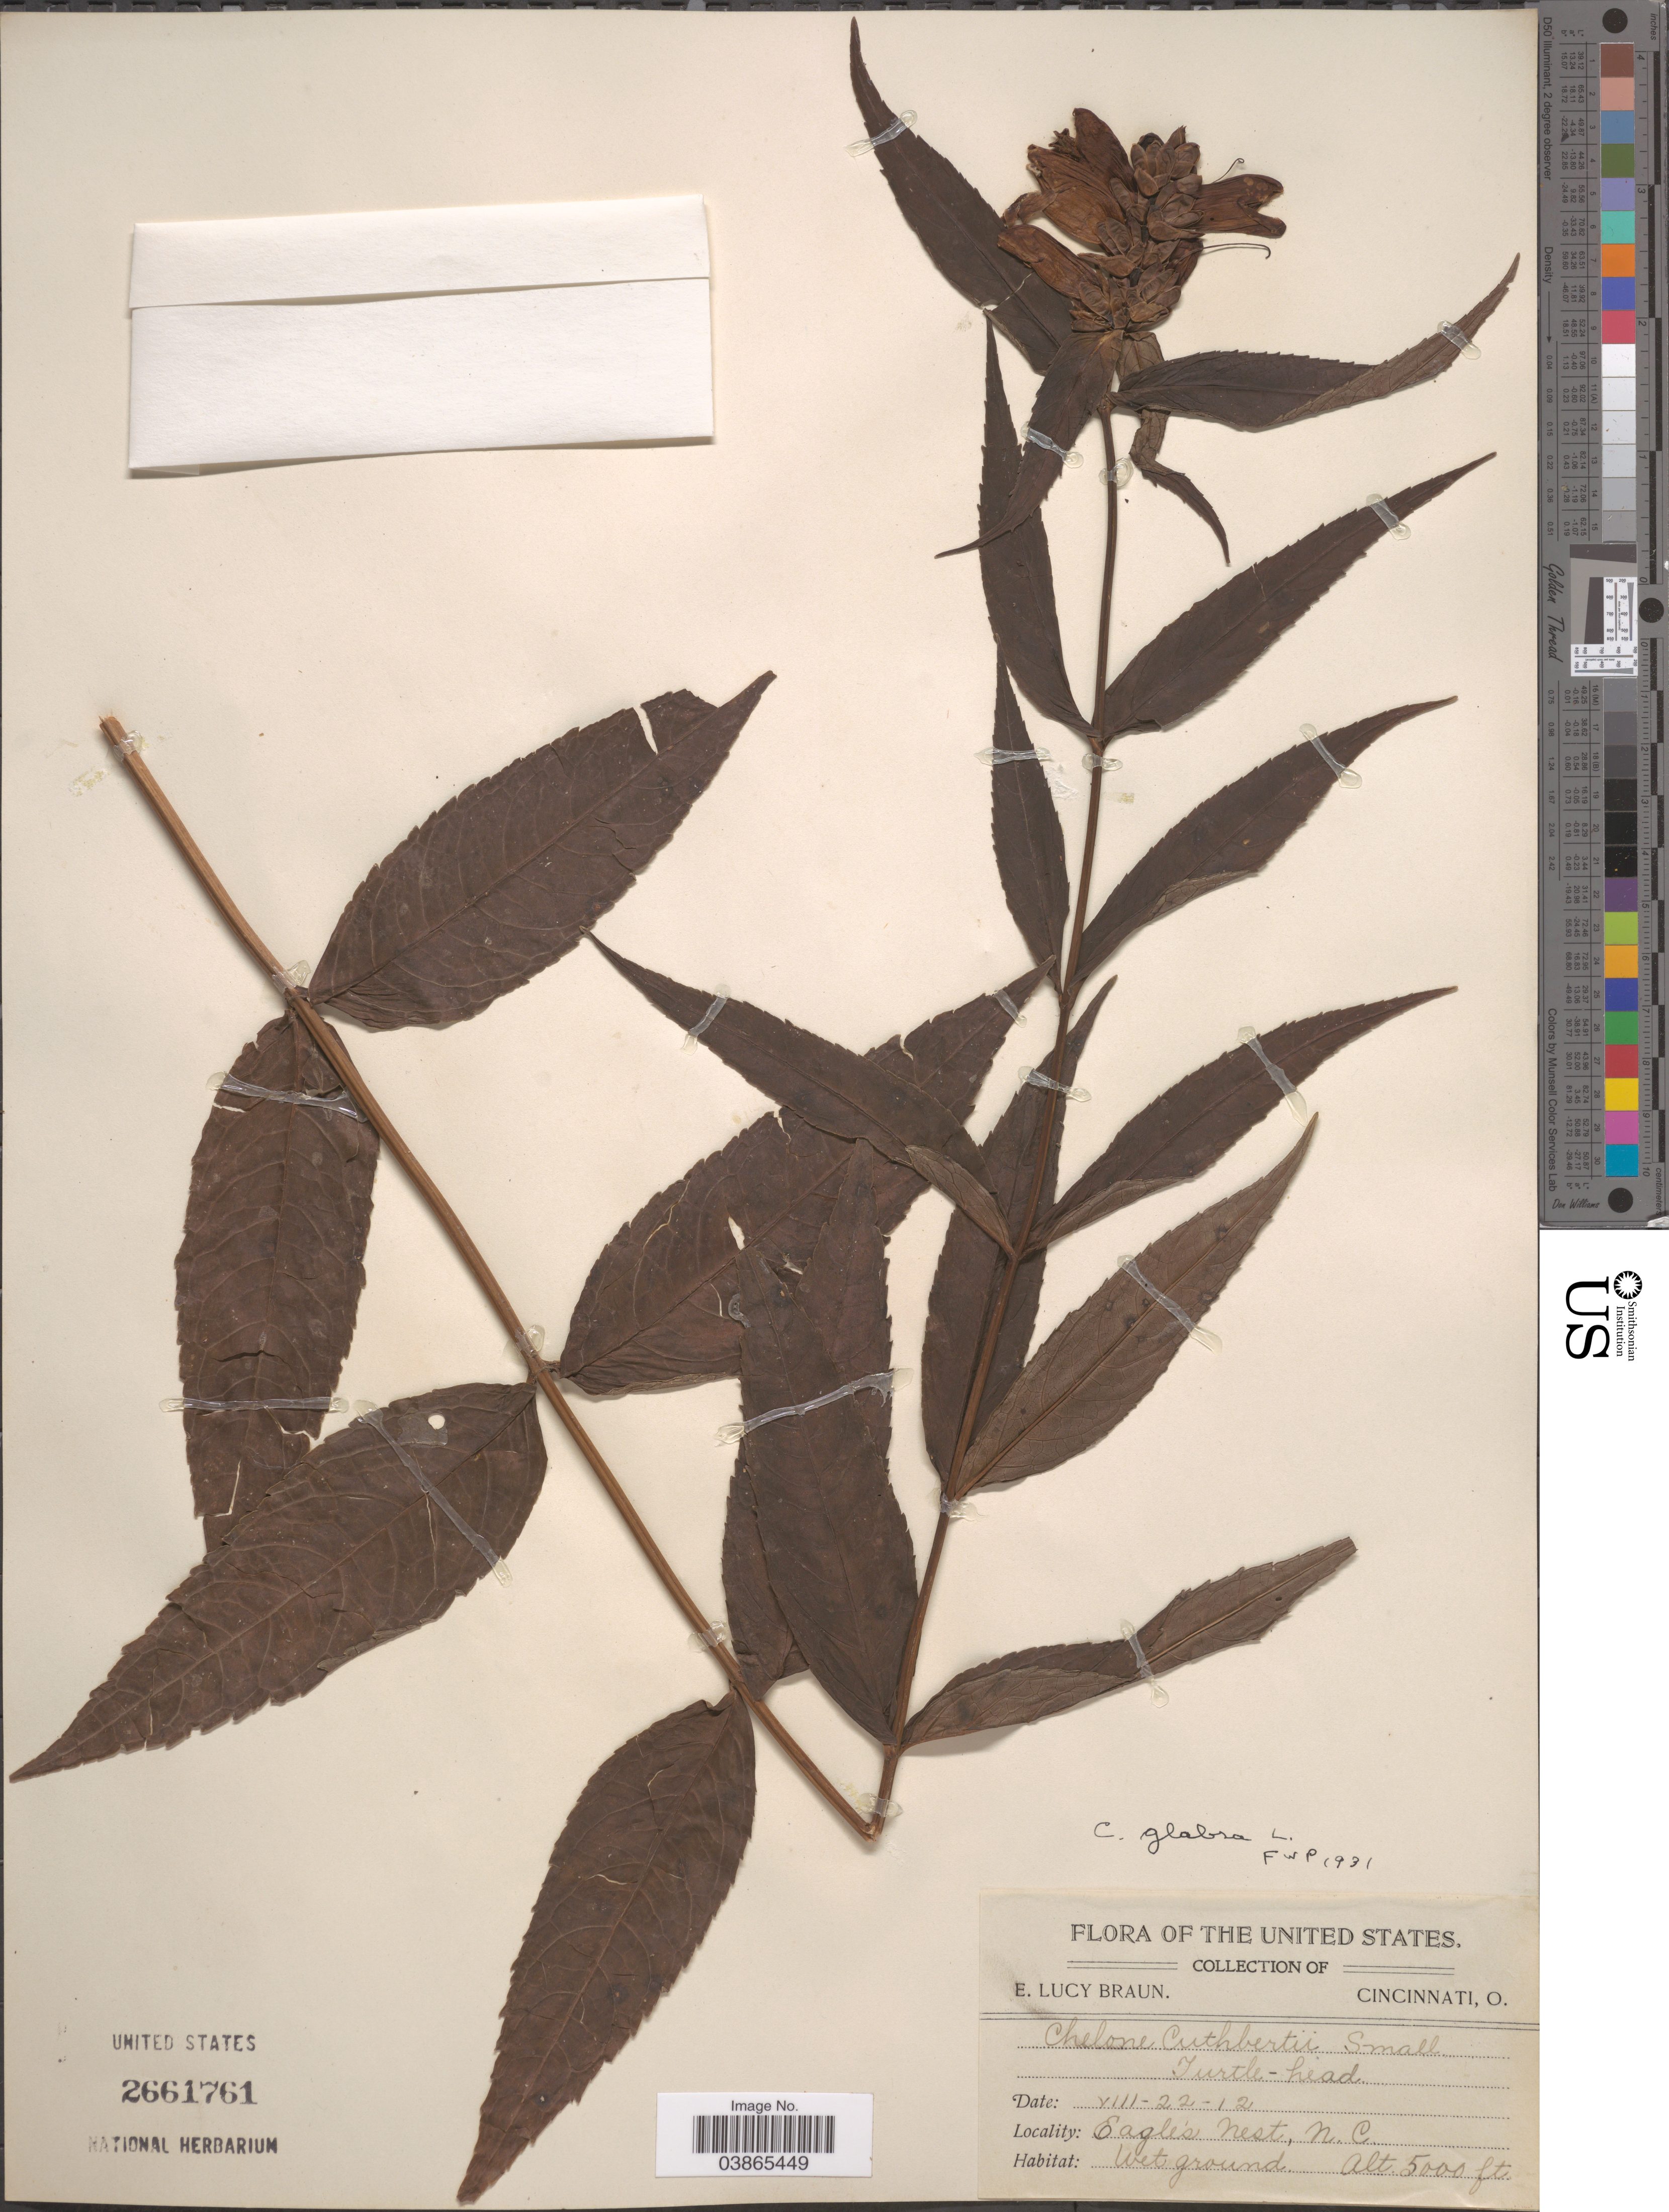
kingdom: Plantae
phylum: Tracheophyta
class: Magnoliopsida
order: Lamiales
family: Plantaginaceae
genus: Chelone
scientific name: Chelone glabra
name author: L.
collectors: E. L. Braun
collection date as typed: Transcribed d/m/y: 22/8/12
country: United States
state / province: North Carolina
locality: Eagle Nest.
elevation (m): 1524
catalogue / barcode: US 2661761